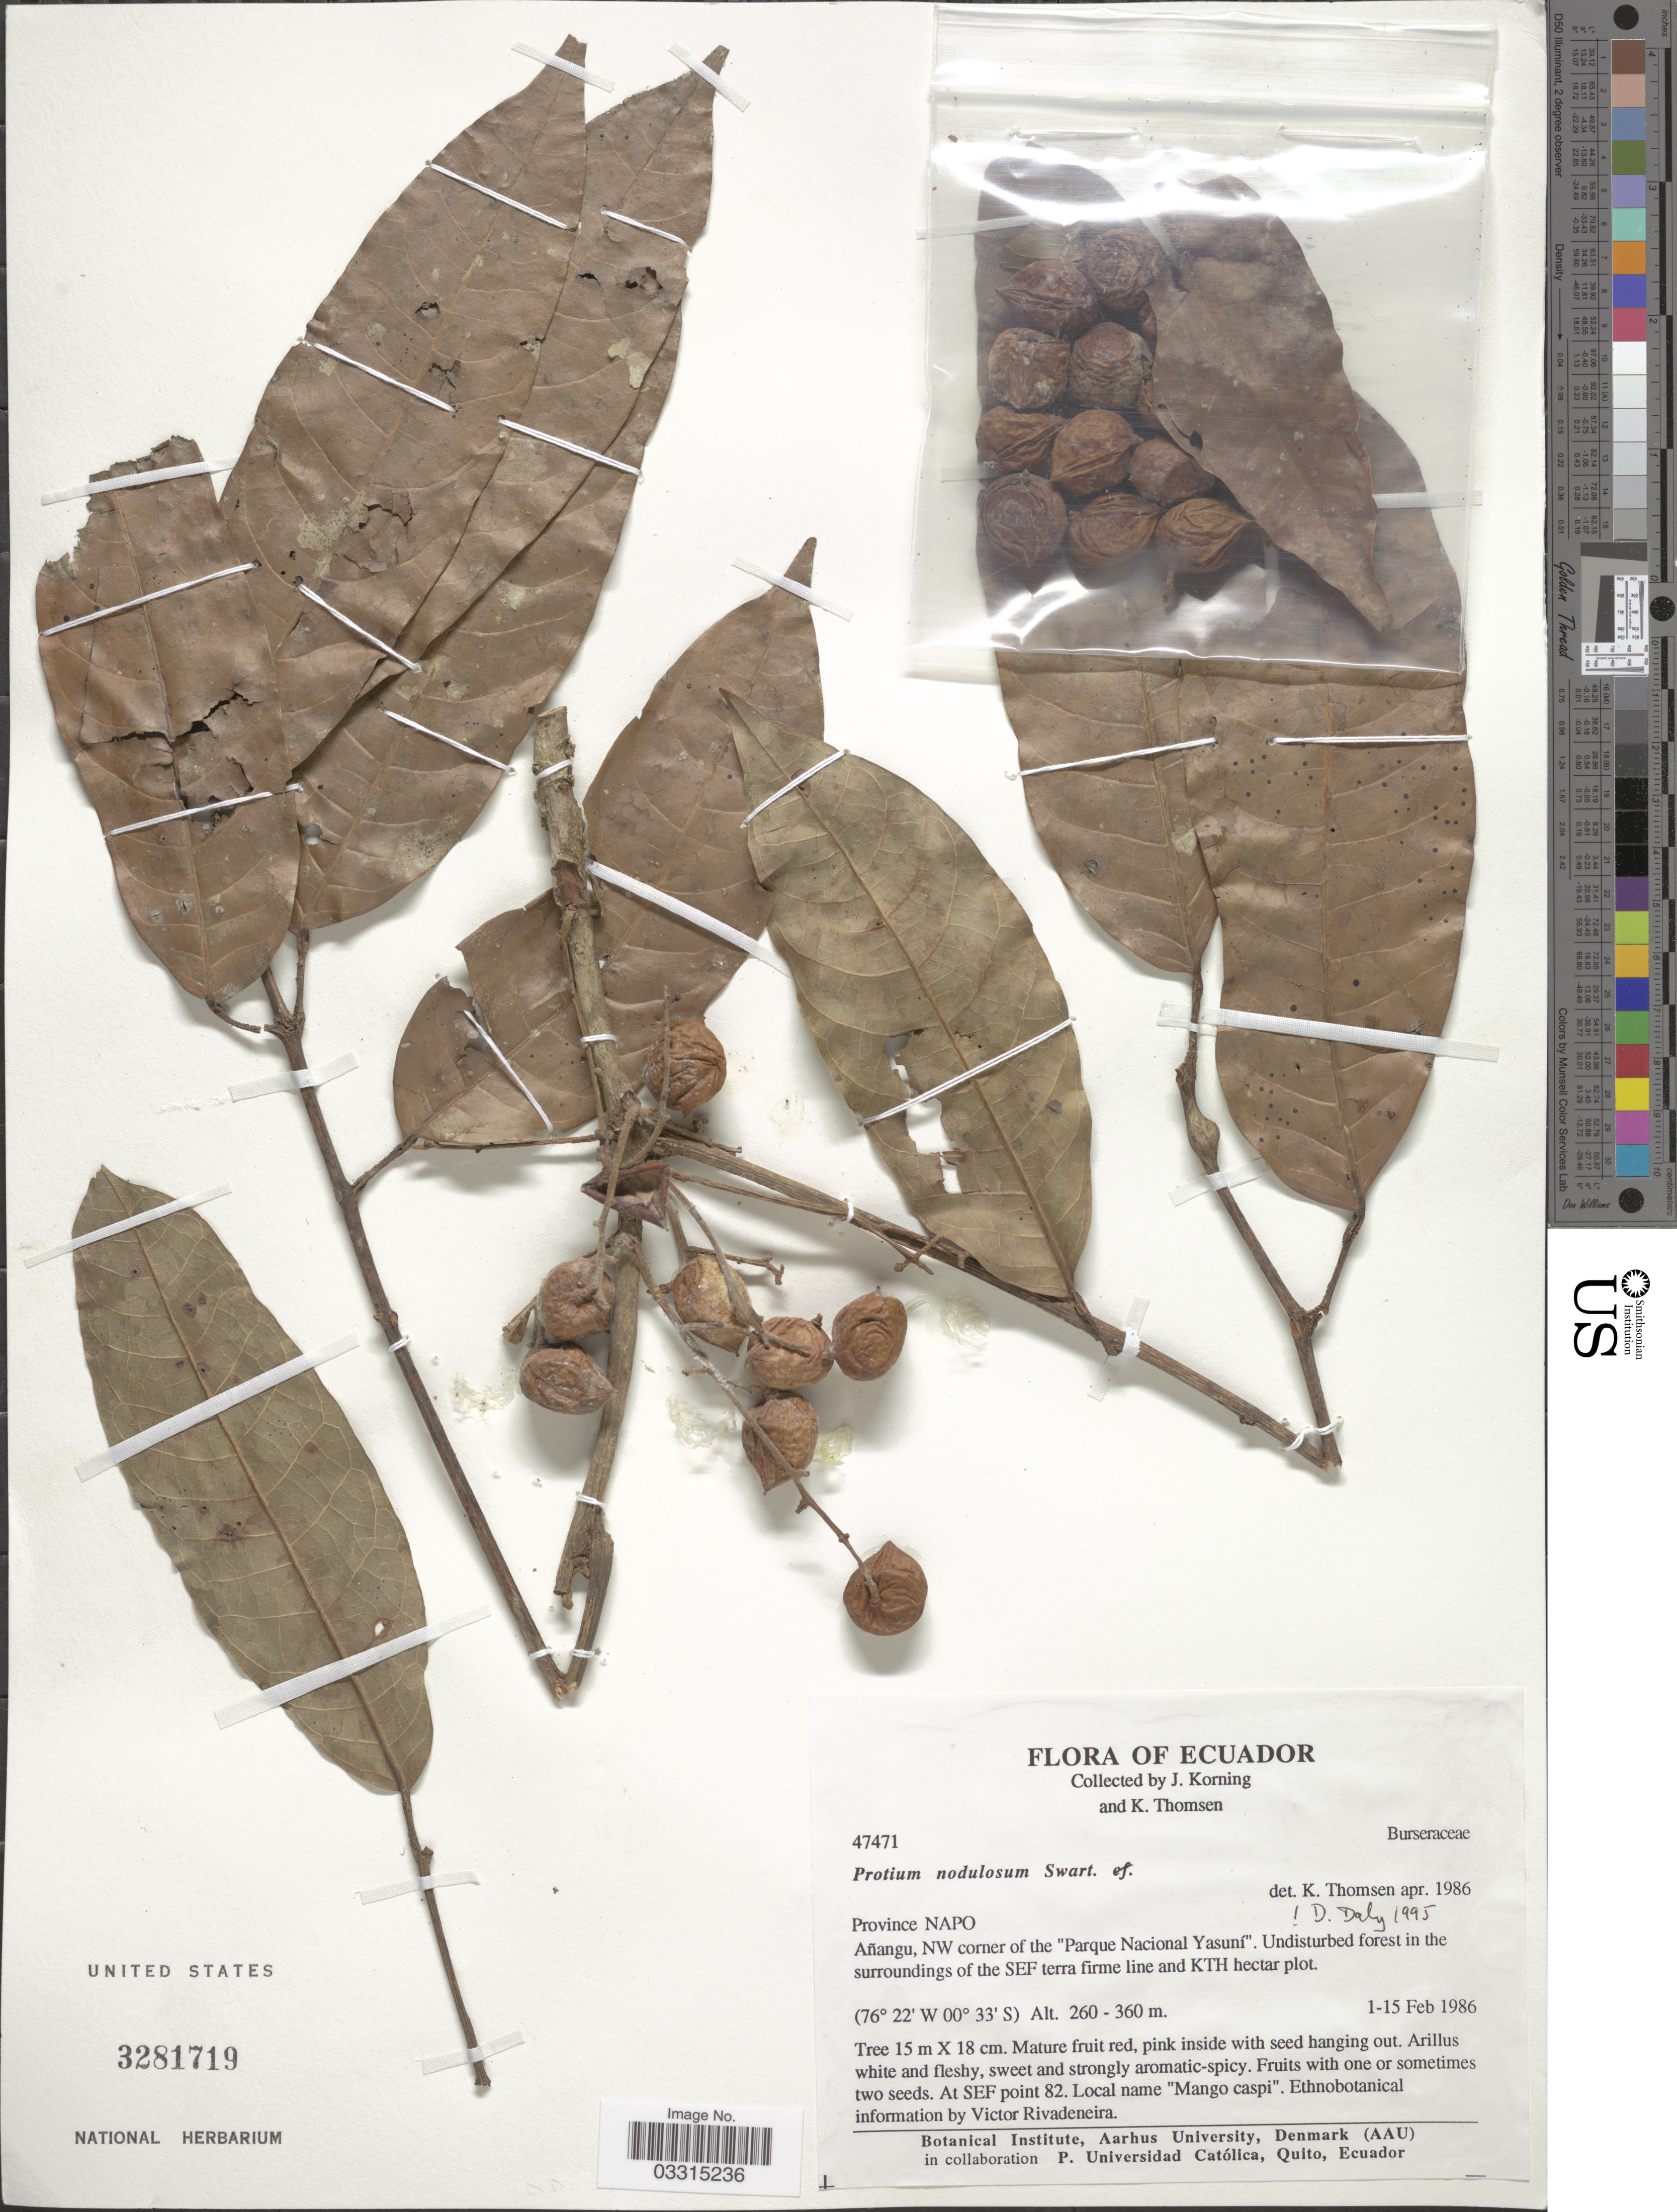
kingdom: Plantae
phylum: Tracheophyta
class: Magnoliopsida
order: Sapindales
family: Burseraceae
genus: Protium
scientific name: Protium nodulosum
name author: Swart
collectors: J. Korning & K. Thomsen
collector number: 47471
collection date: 1986-02-01/1986-02-15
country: Ecuador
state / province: Napo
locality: Añangu, NW corner of the "Parque Nacional Yasuní". Undisturbed forest in the surroundings of the SEF terra firme line and KTH hectar plot.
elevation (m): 260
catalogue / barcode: US 3281719